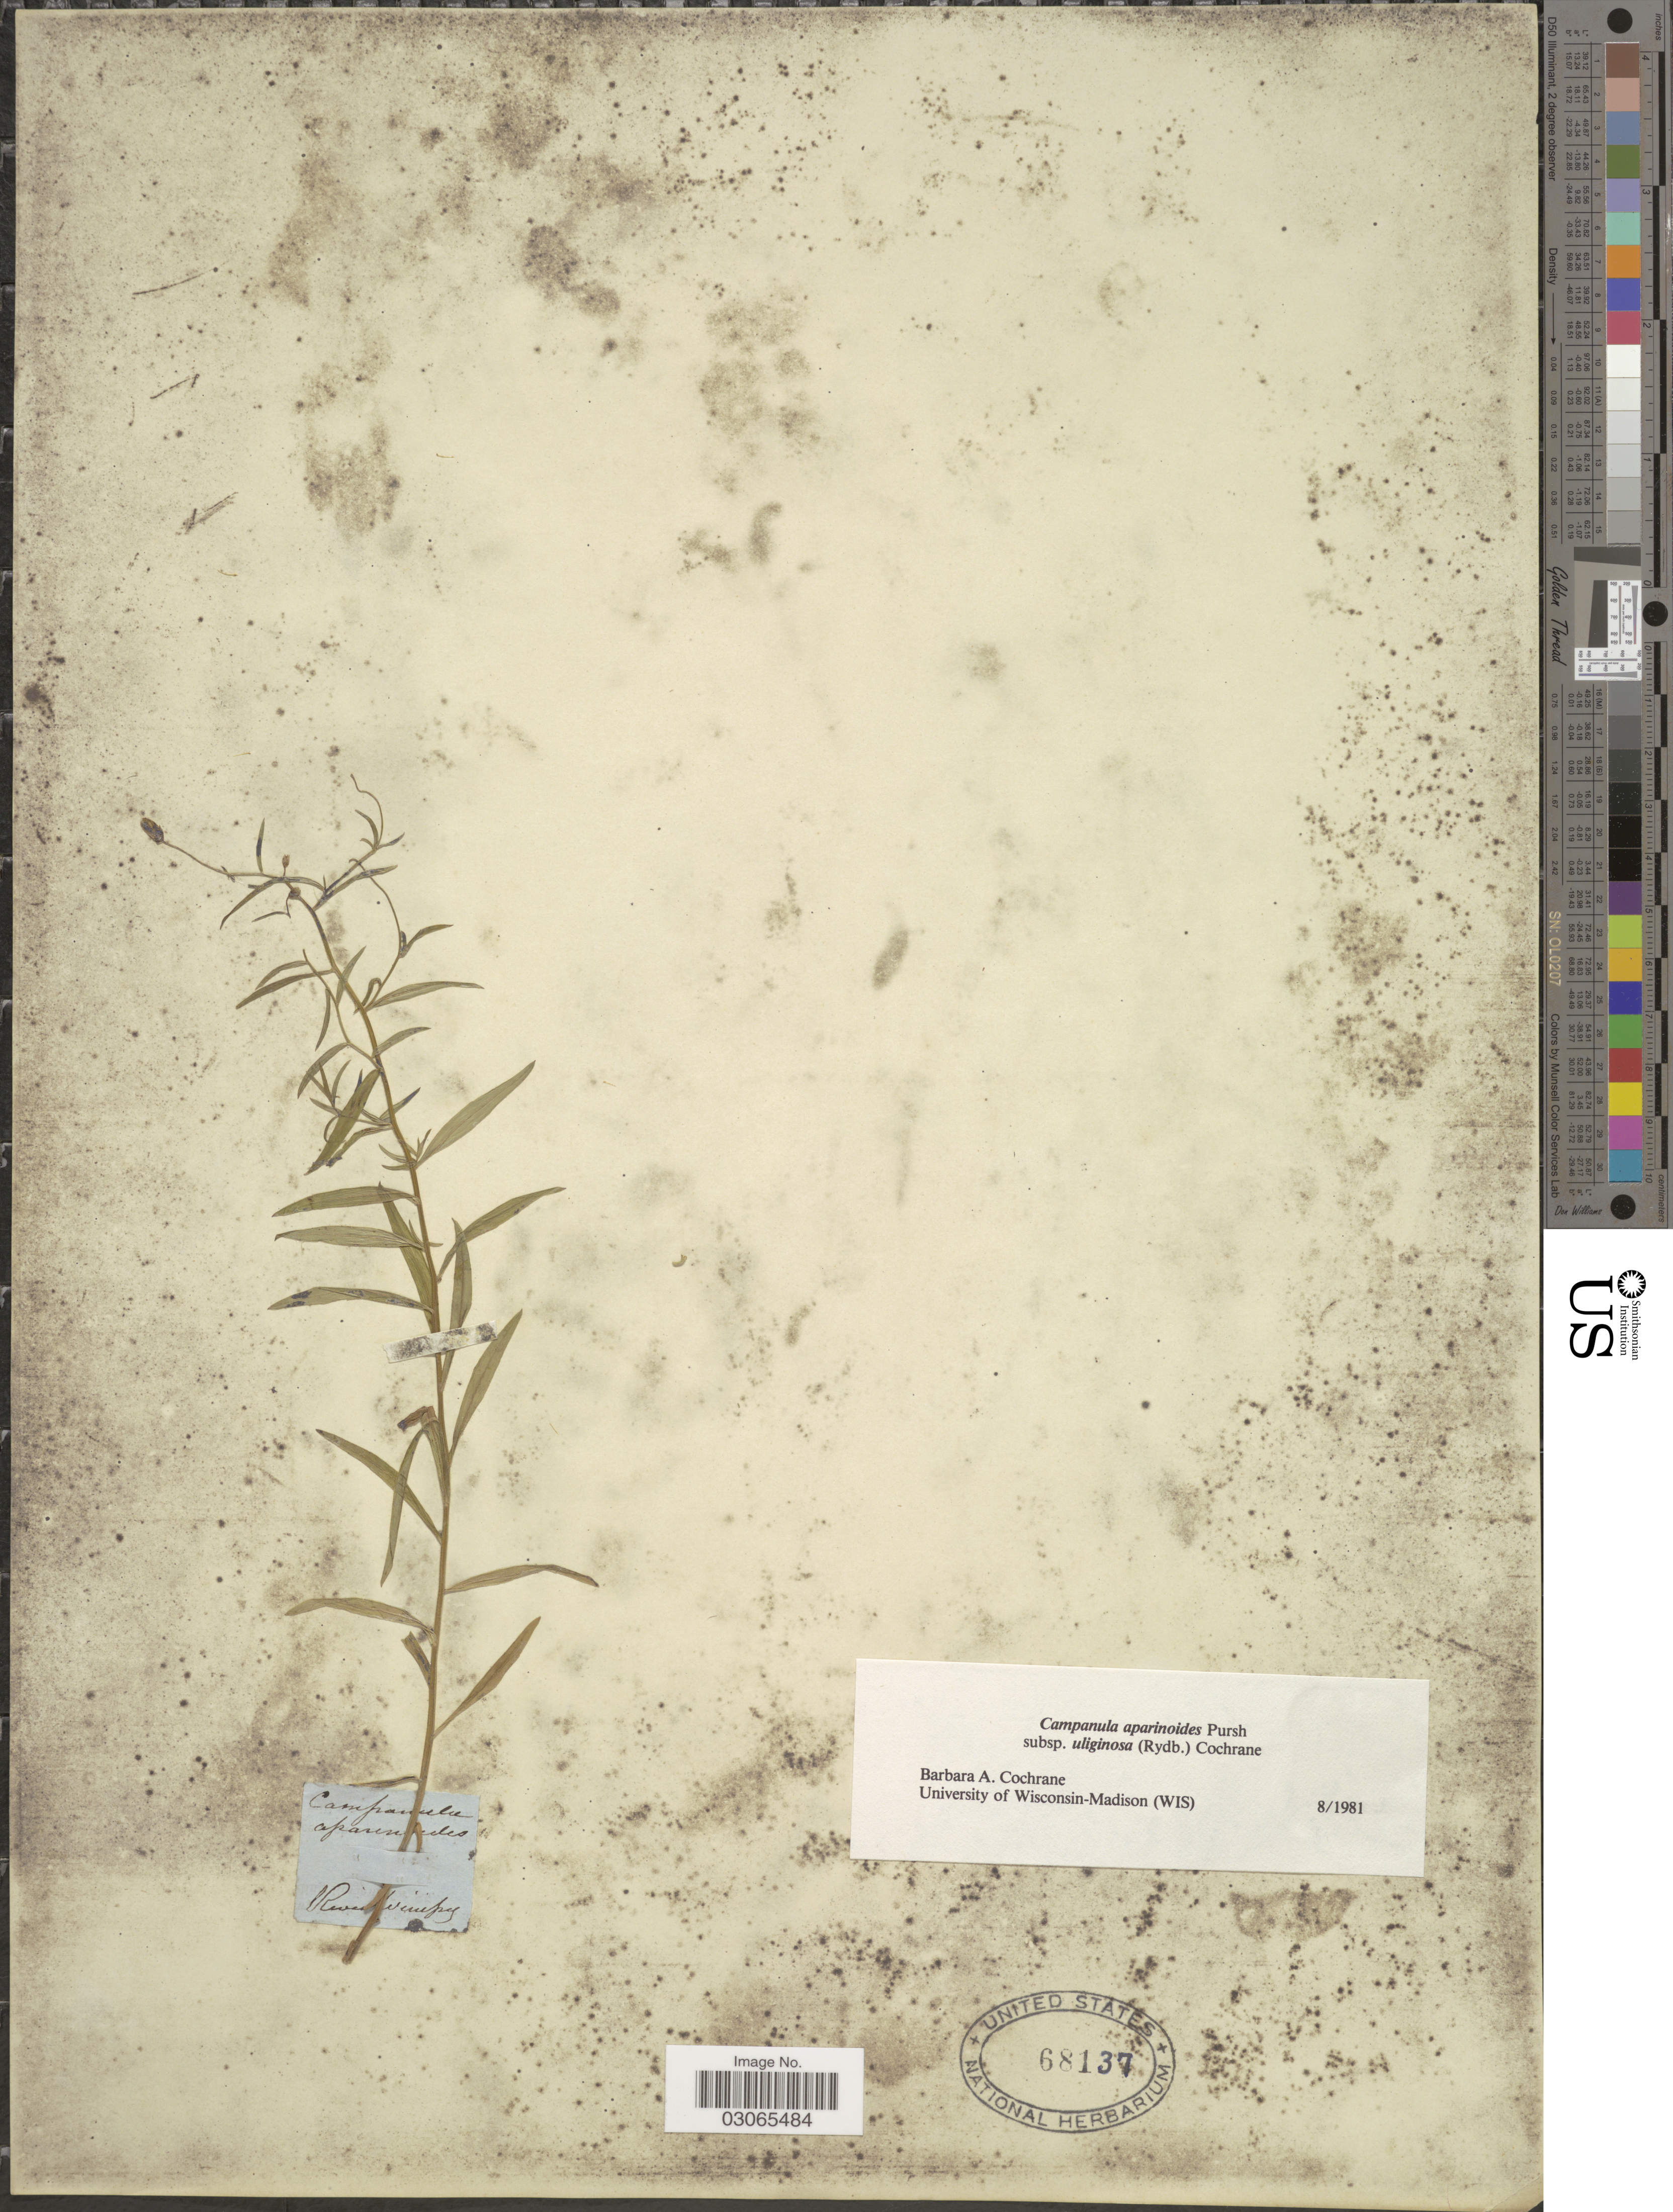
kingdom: Plantae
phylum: Tracheophyta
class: Magnoliopsida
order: Asterales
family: Campanulaceae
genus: Campanula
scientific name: Campanula aparinoides var. uliginosa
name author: (Rydb.) Gleason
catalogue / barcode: US 68137